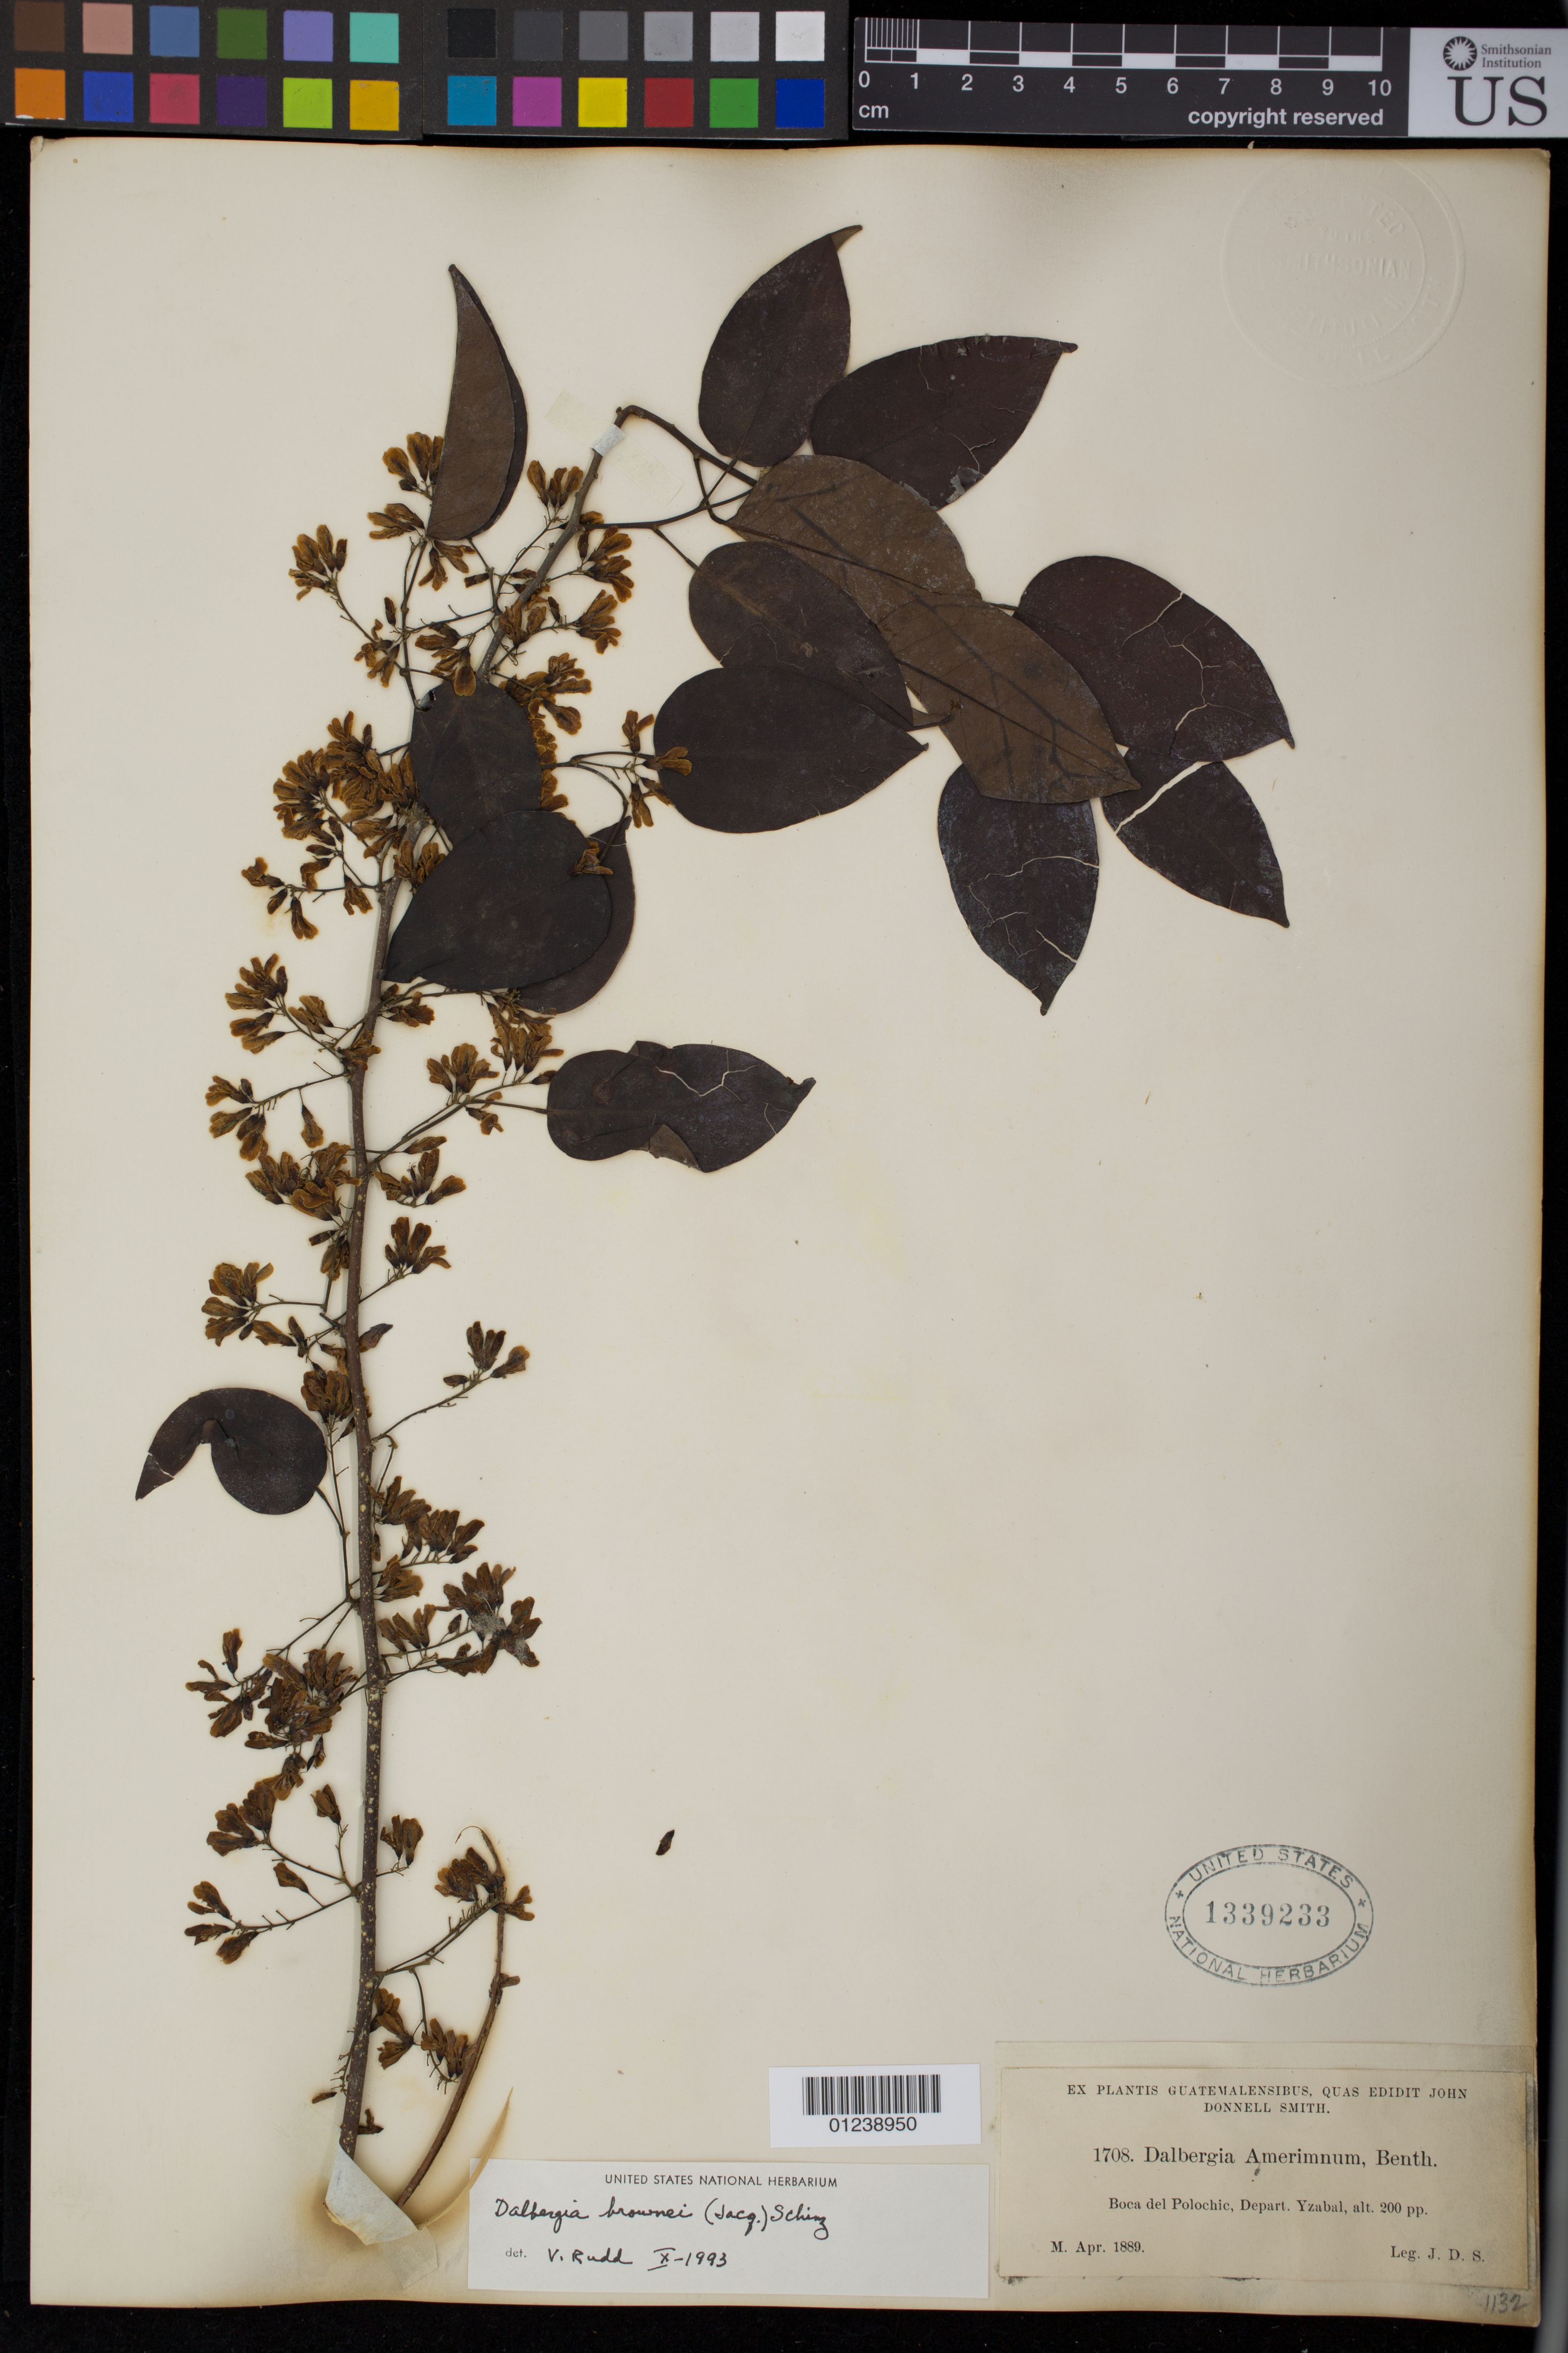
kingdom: Plantae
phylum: Tracheophyta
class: Magnoliopsida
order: Fabales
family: Fabaceae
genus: Dalbergia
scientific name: Dalbergia brownei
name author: (Jacq.) Schinz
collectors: J. Donnell Smith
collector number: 1708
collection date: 1889-04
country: Guatemala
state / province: Izabal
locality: Boca del Polochic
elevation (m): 61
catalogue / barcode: US 1339233